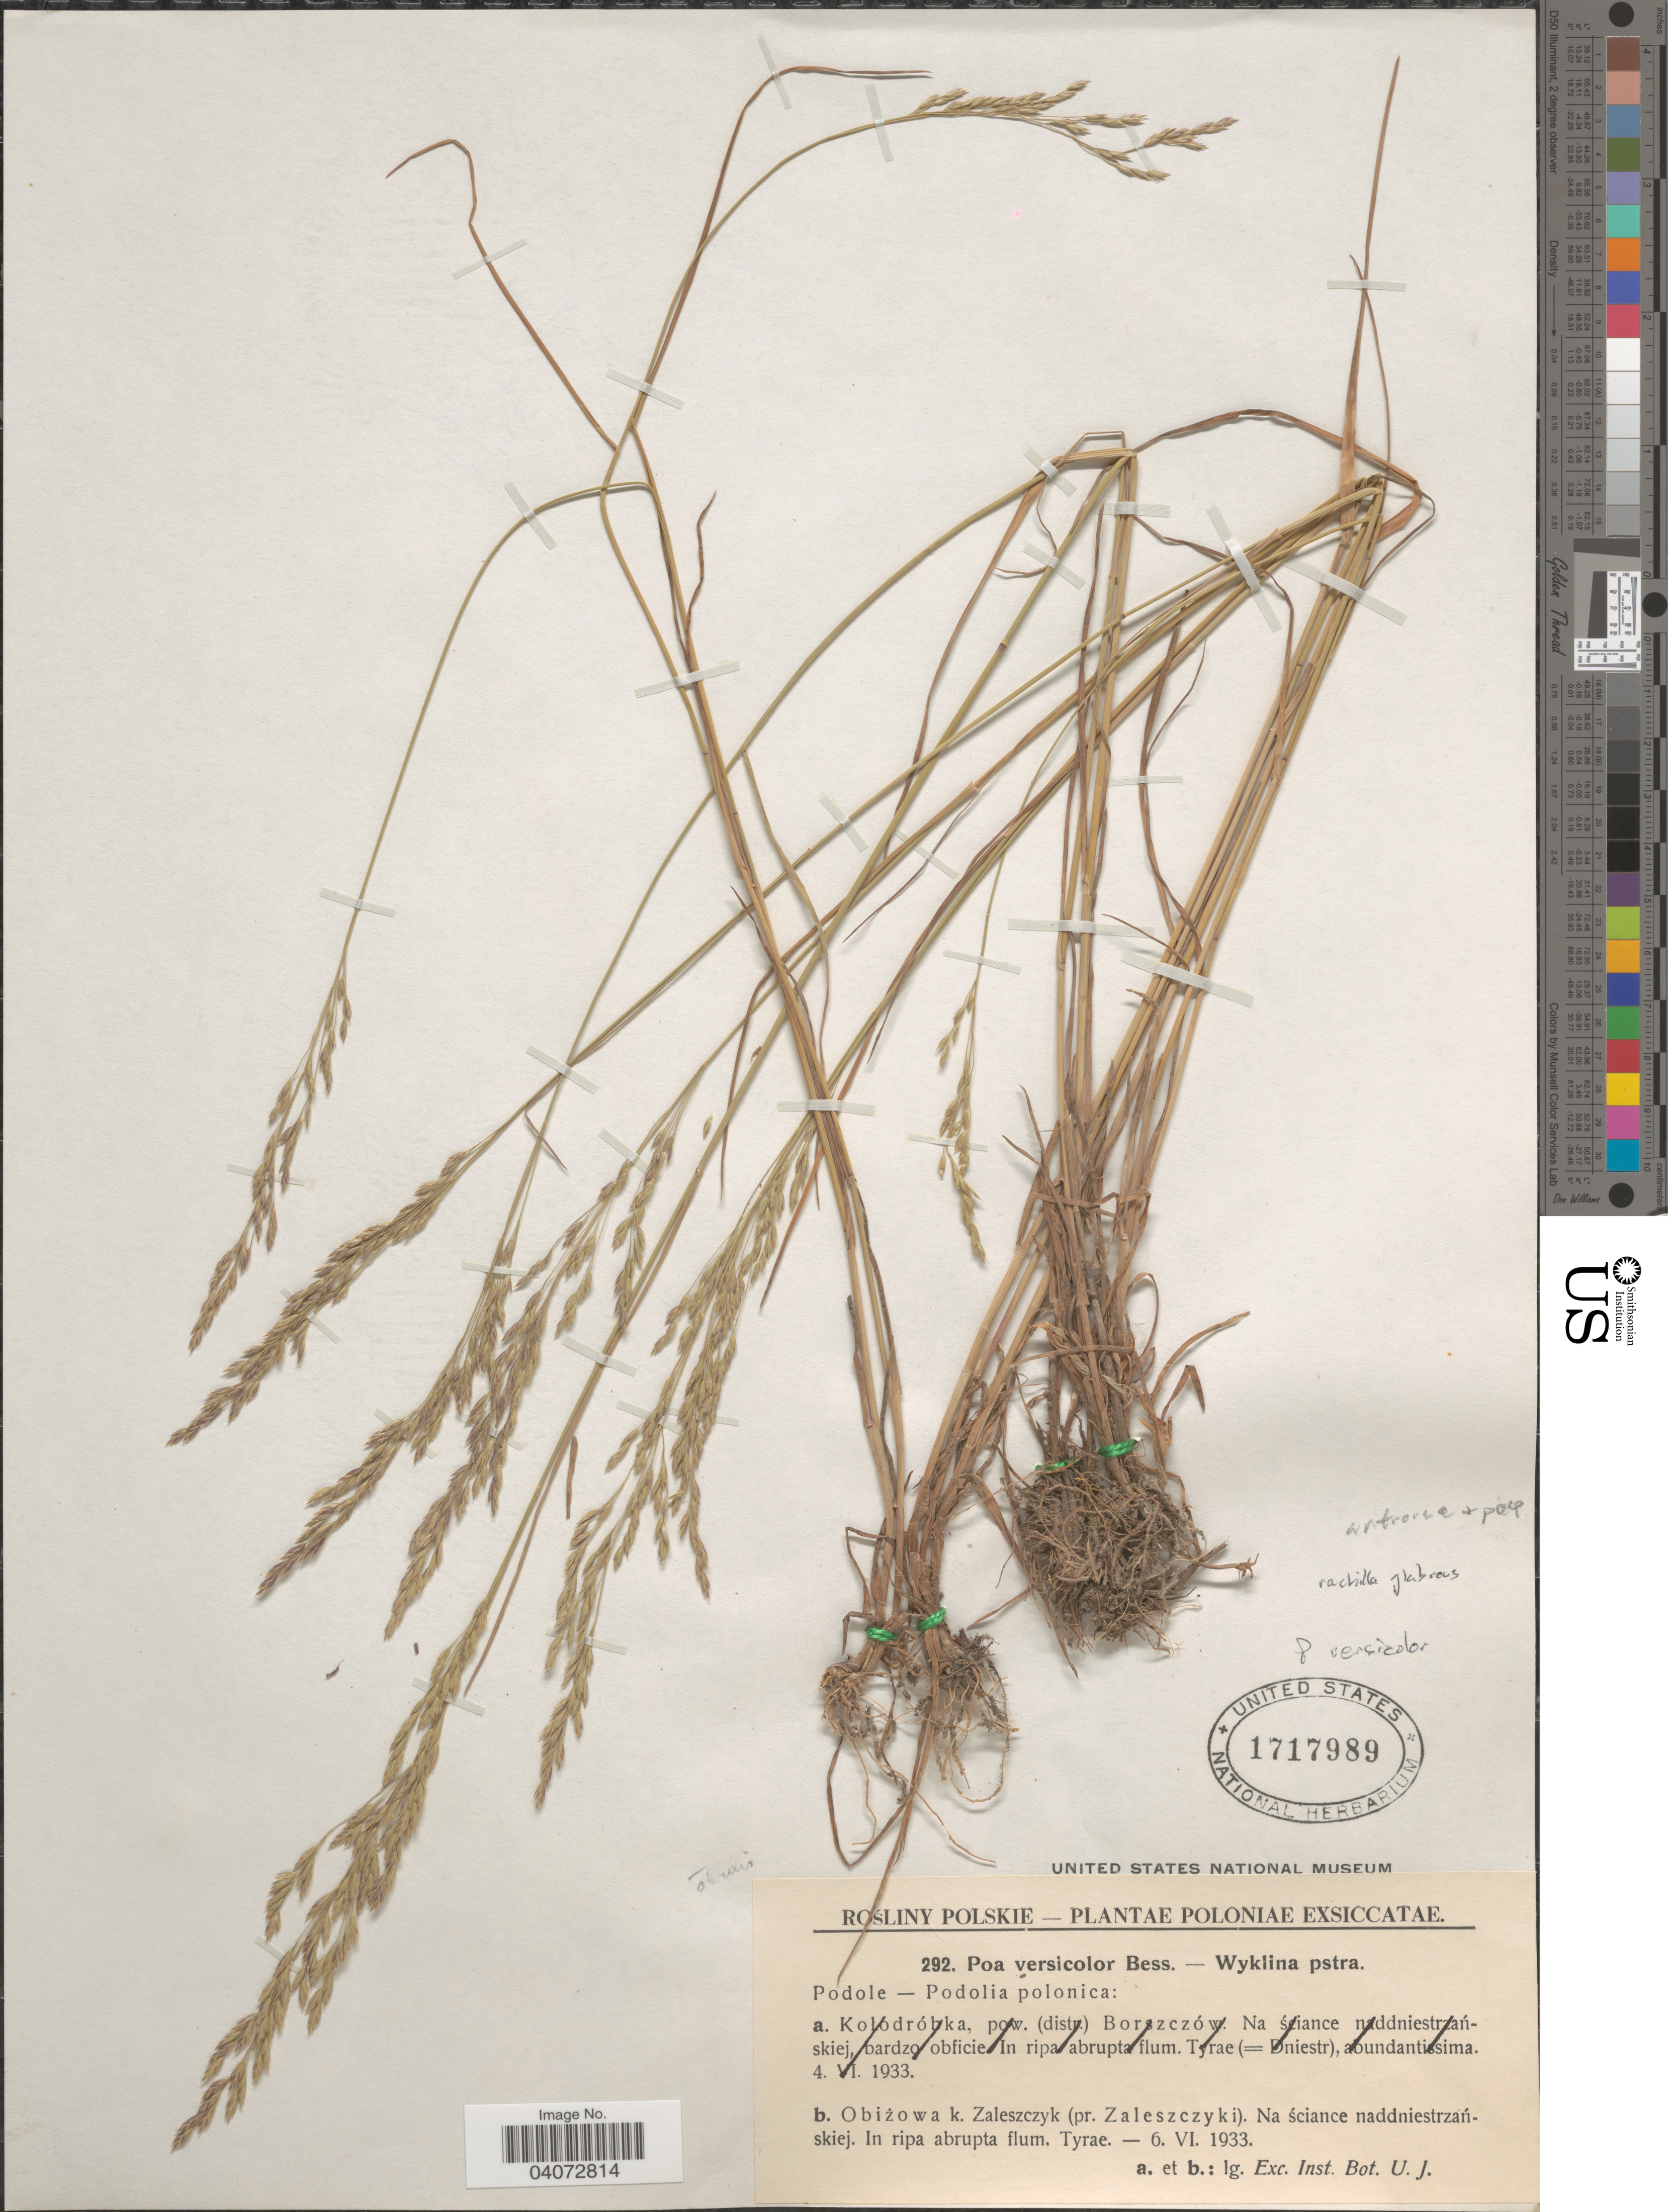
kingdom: Plantae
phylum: Tracheophyta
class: Liliopsida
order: Poales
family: Poaceae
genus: Poa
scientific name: Poa versicolor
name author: Besser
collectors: R. Polskie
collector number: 292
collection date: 1933-06-06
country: Poland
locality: Obiżowak. Zaleszczyk (pr. Zaleszczyki). Na ściance naddniestrańskiej. In ripa abrupta flum. Tyrae.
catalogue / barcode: US 1717989